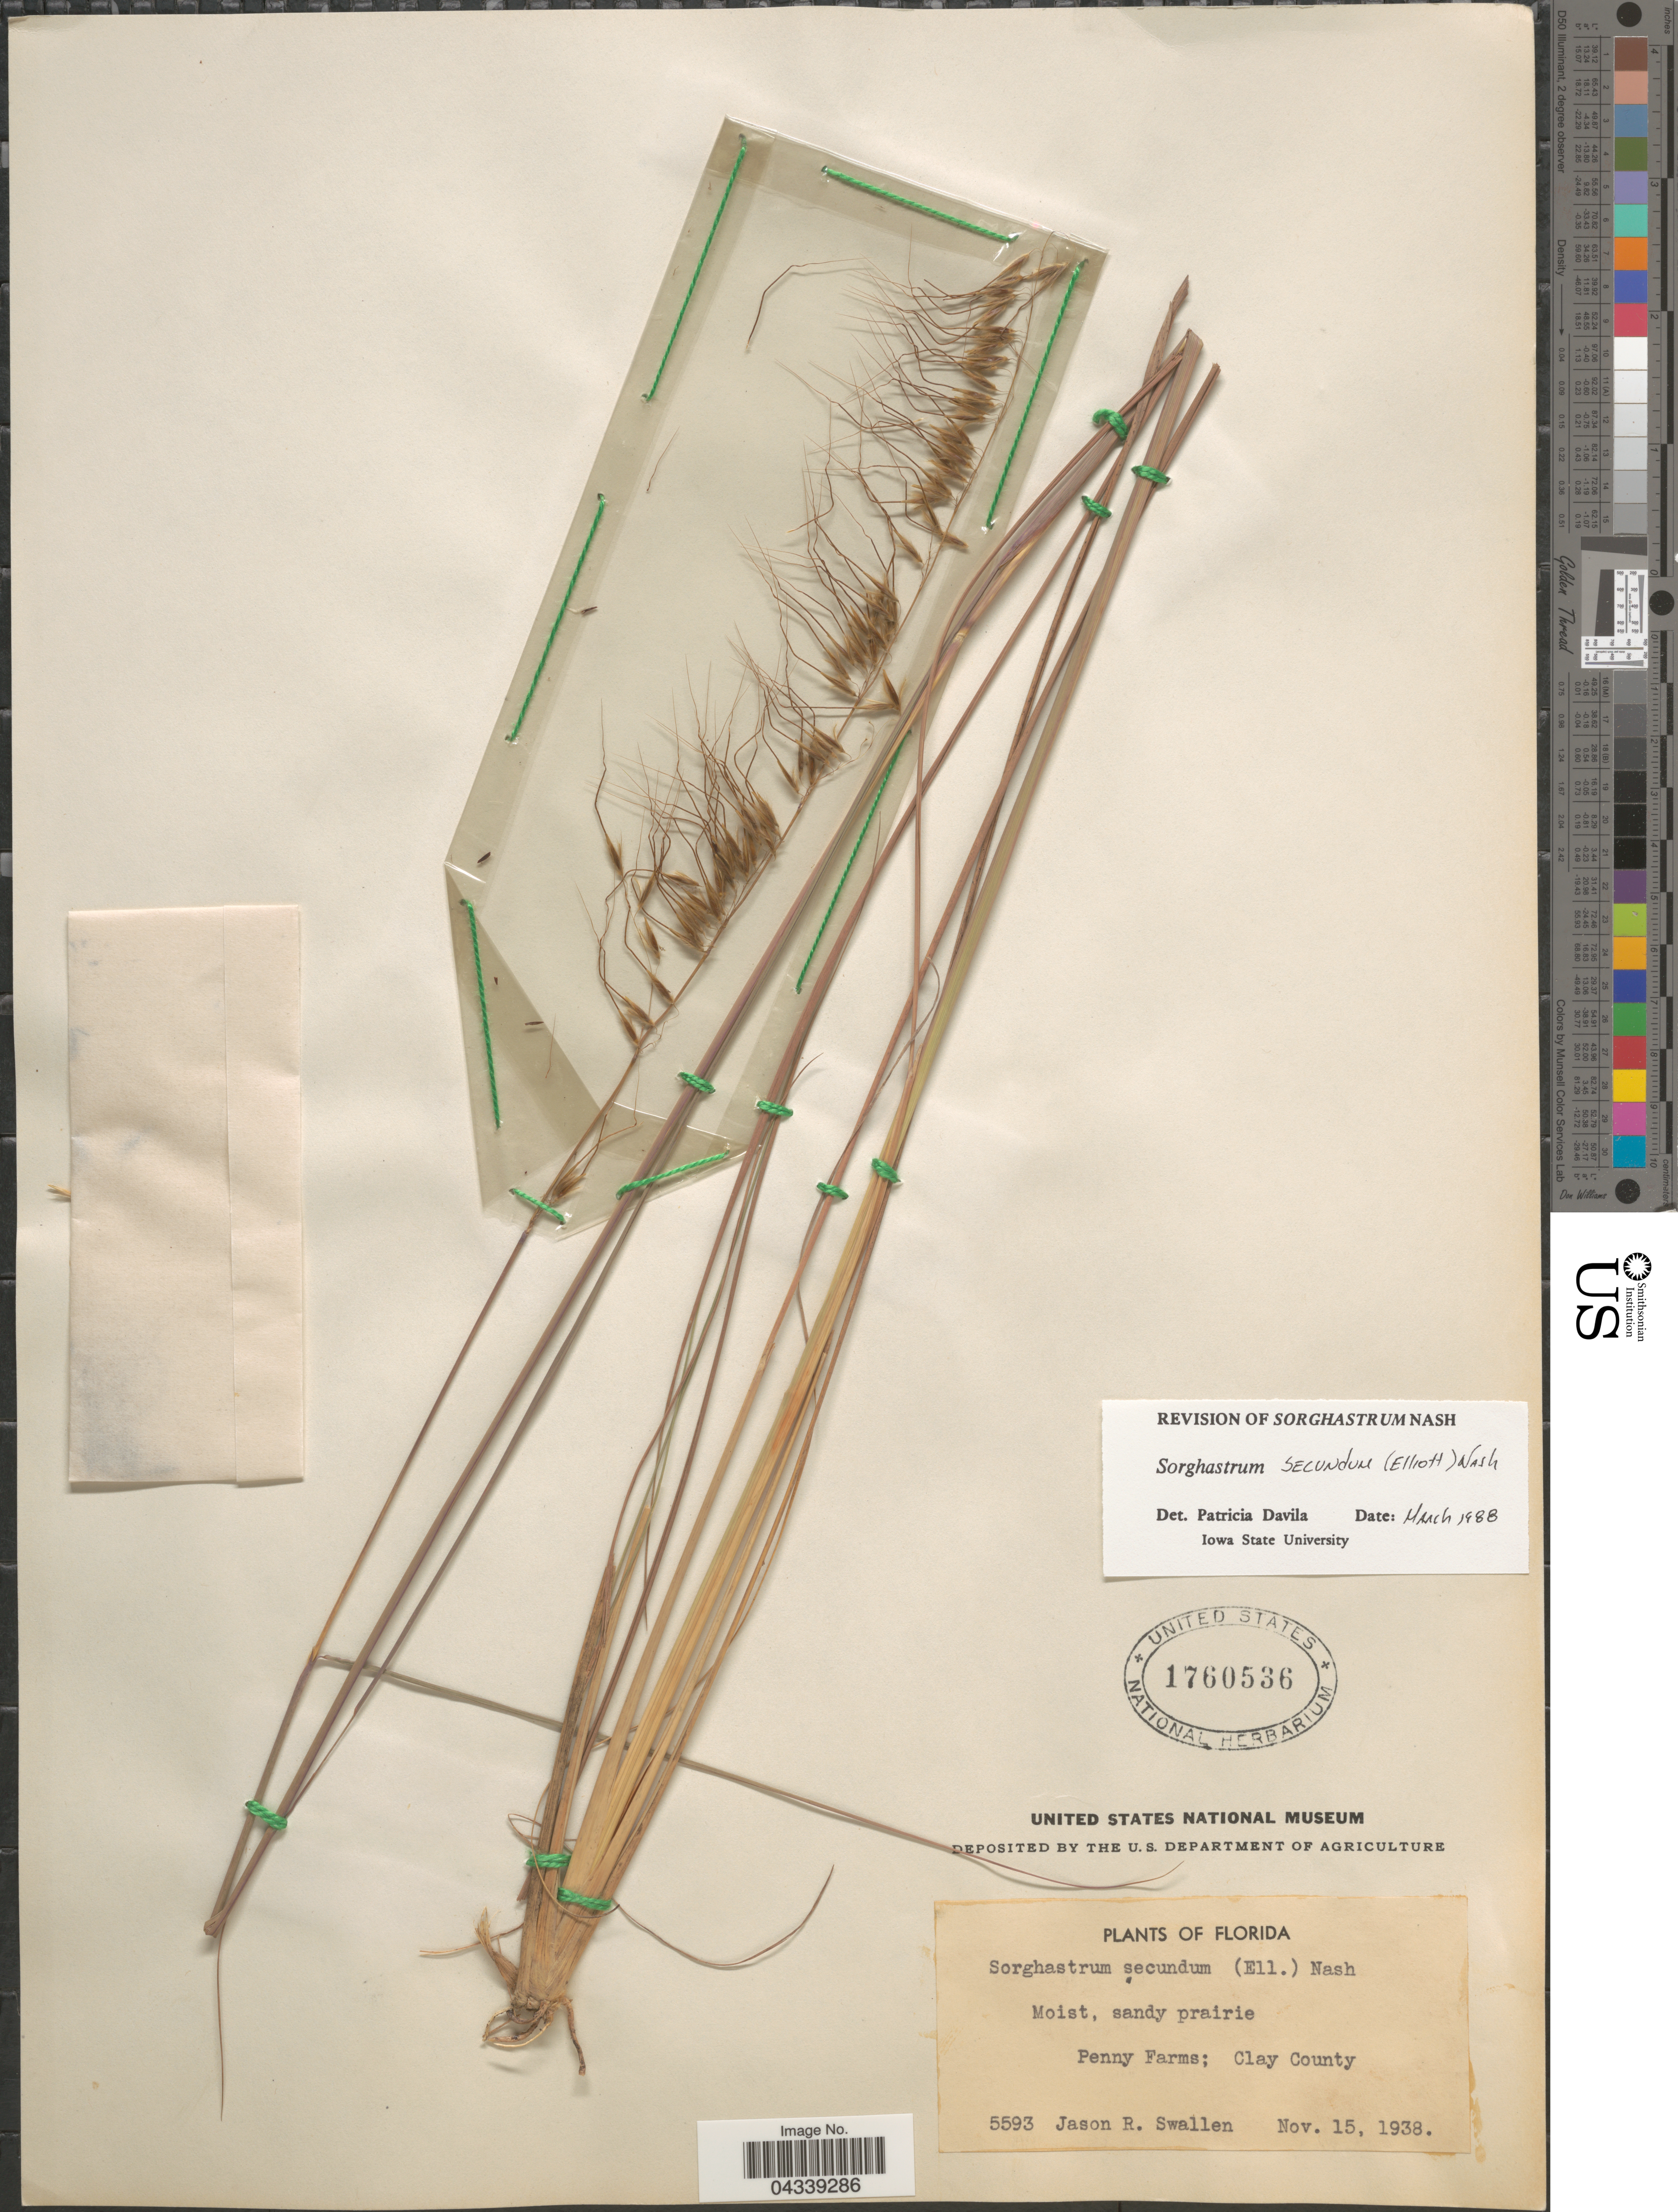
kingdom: Plantae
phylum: Tracheophyta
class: Liliopsida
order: Poales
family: Poaceae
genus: Sorghastrum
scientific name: Sorghastrum secundum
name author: (Elliott) Nash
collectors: J. R. Swallen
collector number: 5593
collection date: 1938-11-15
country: United States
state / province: Florida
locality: Penny Farms; Clay County.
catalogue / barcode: US 1760536